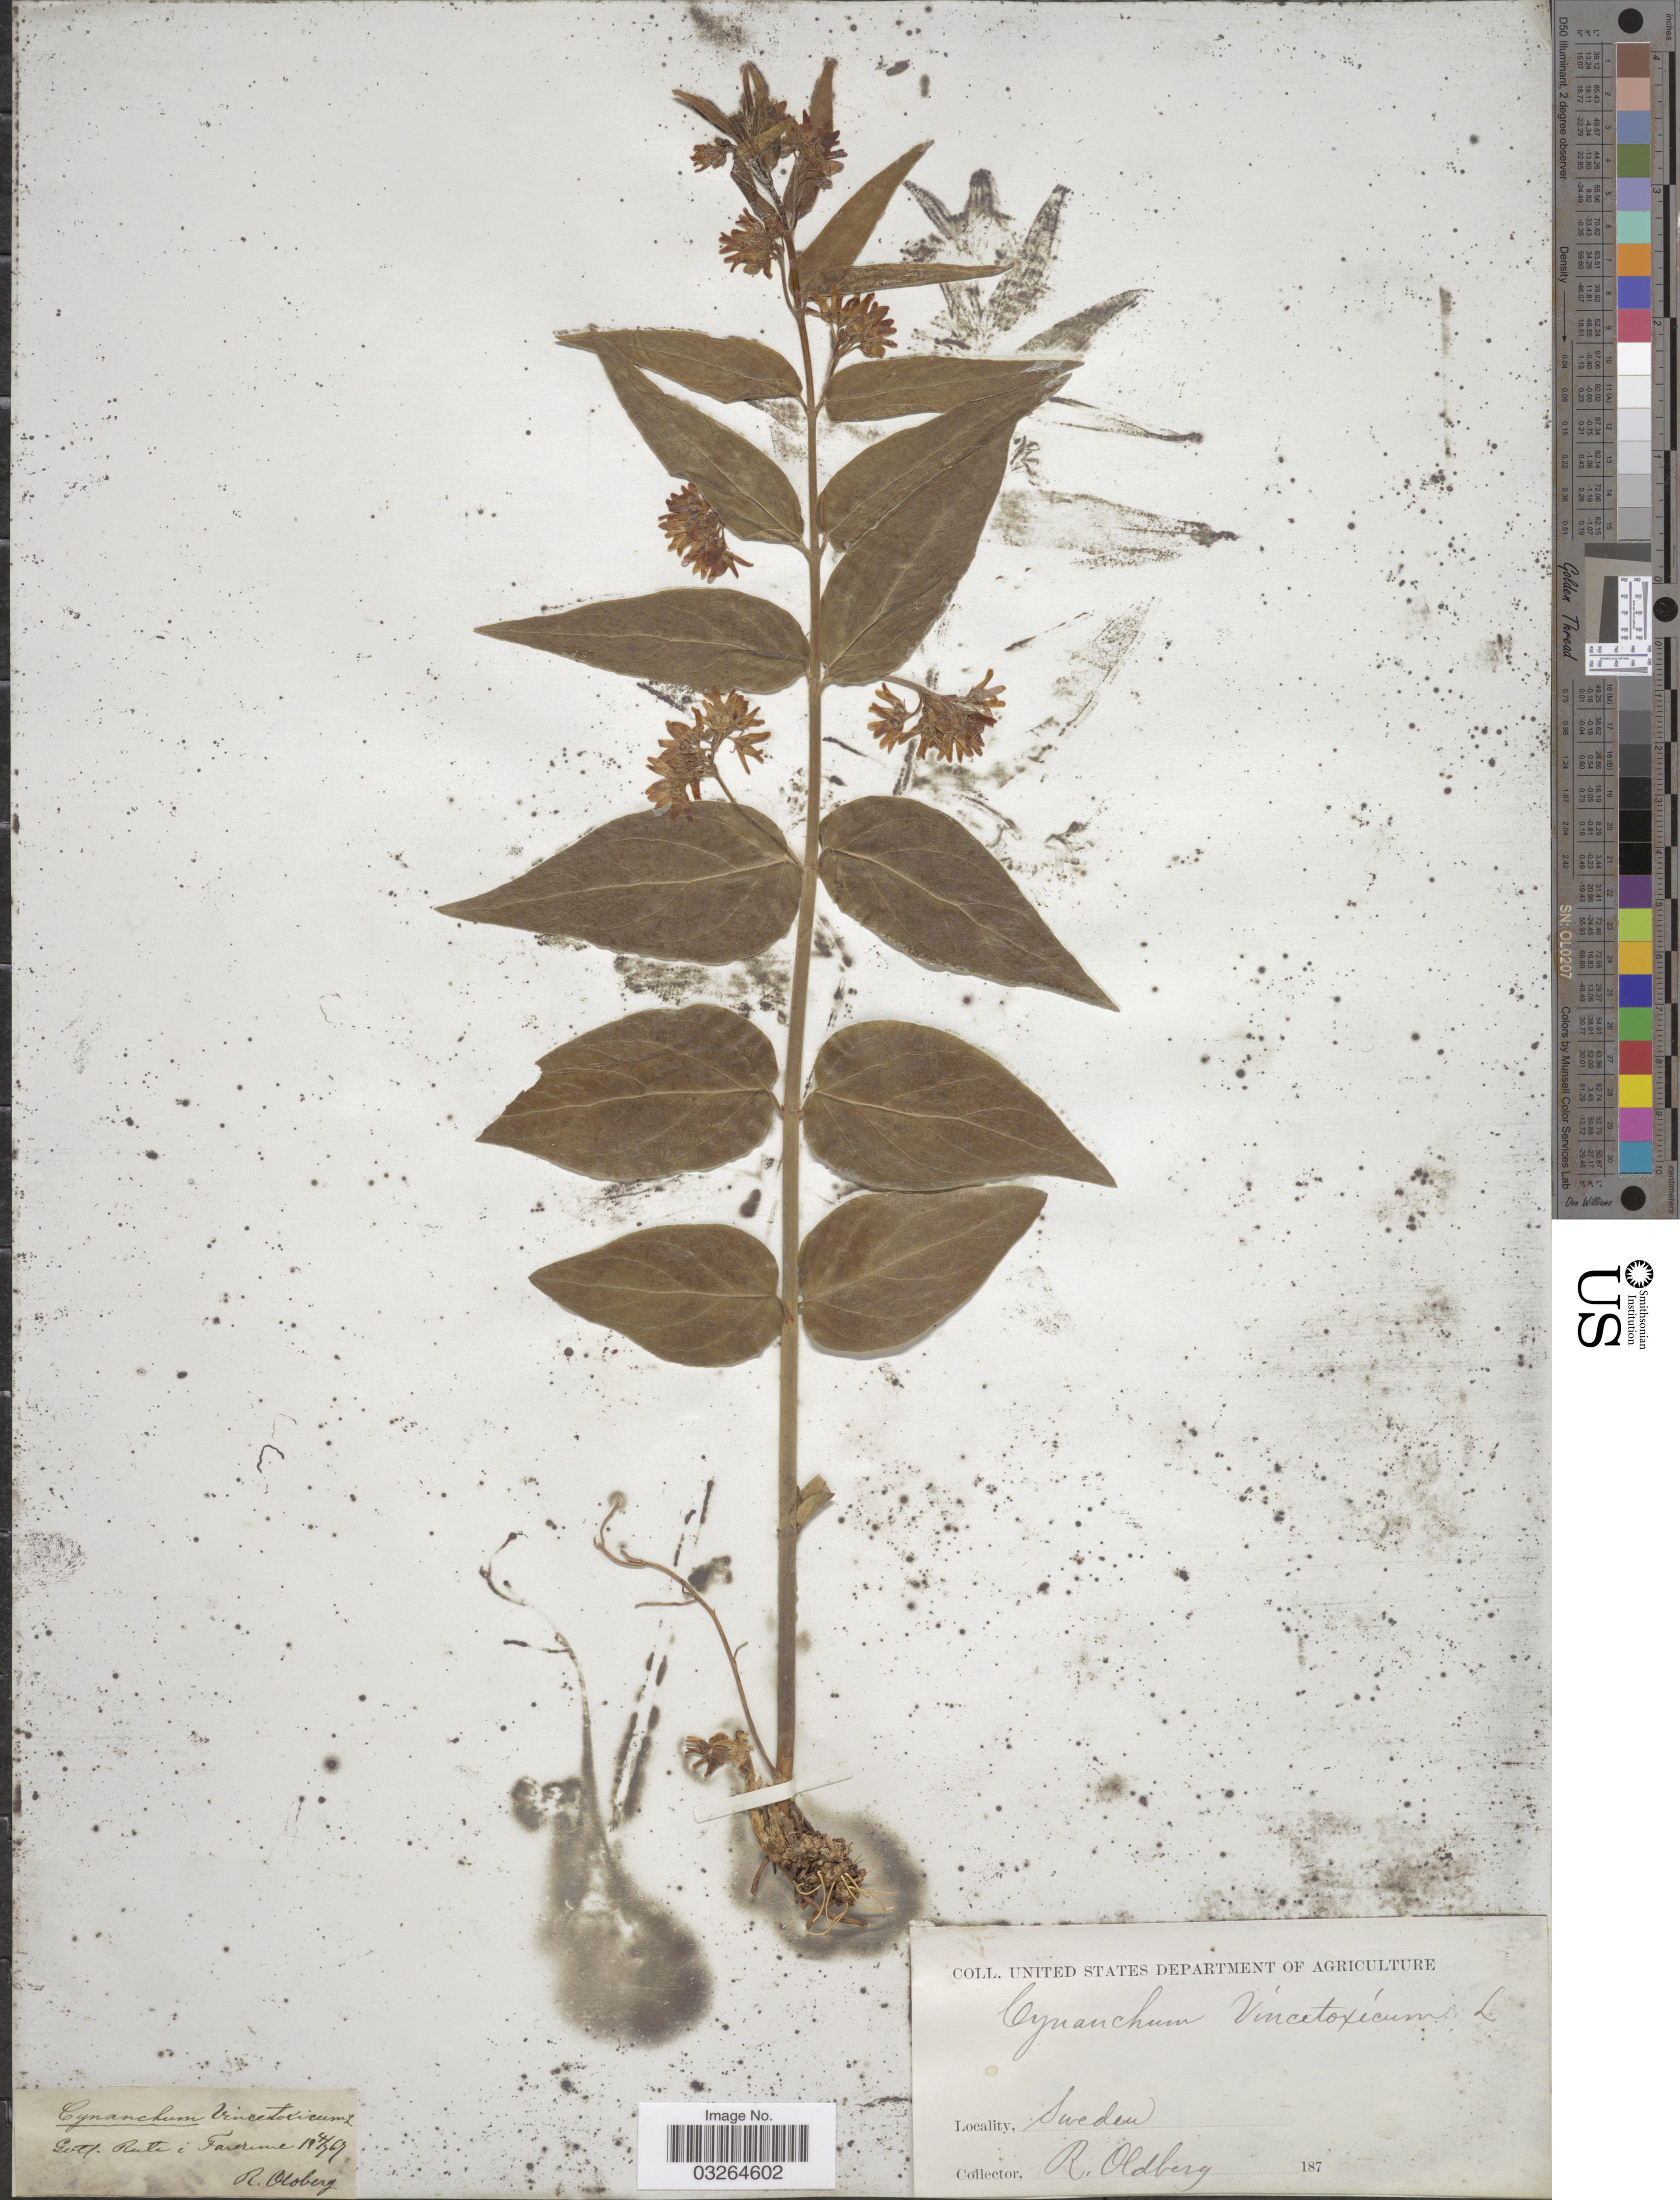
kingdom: Plantae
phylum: Tracheophyta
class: Magnoliopsida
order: Gentianales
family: Apocynaceae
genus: Cynanchum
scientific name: Cynanchum vincetoxicum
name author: Pers.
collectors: R. Oldberg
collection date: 1867-07-04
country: Sweden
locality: Gotl, Rute i Fardume.